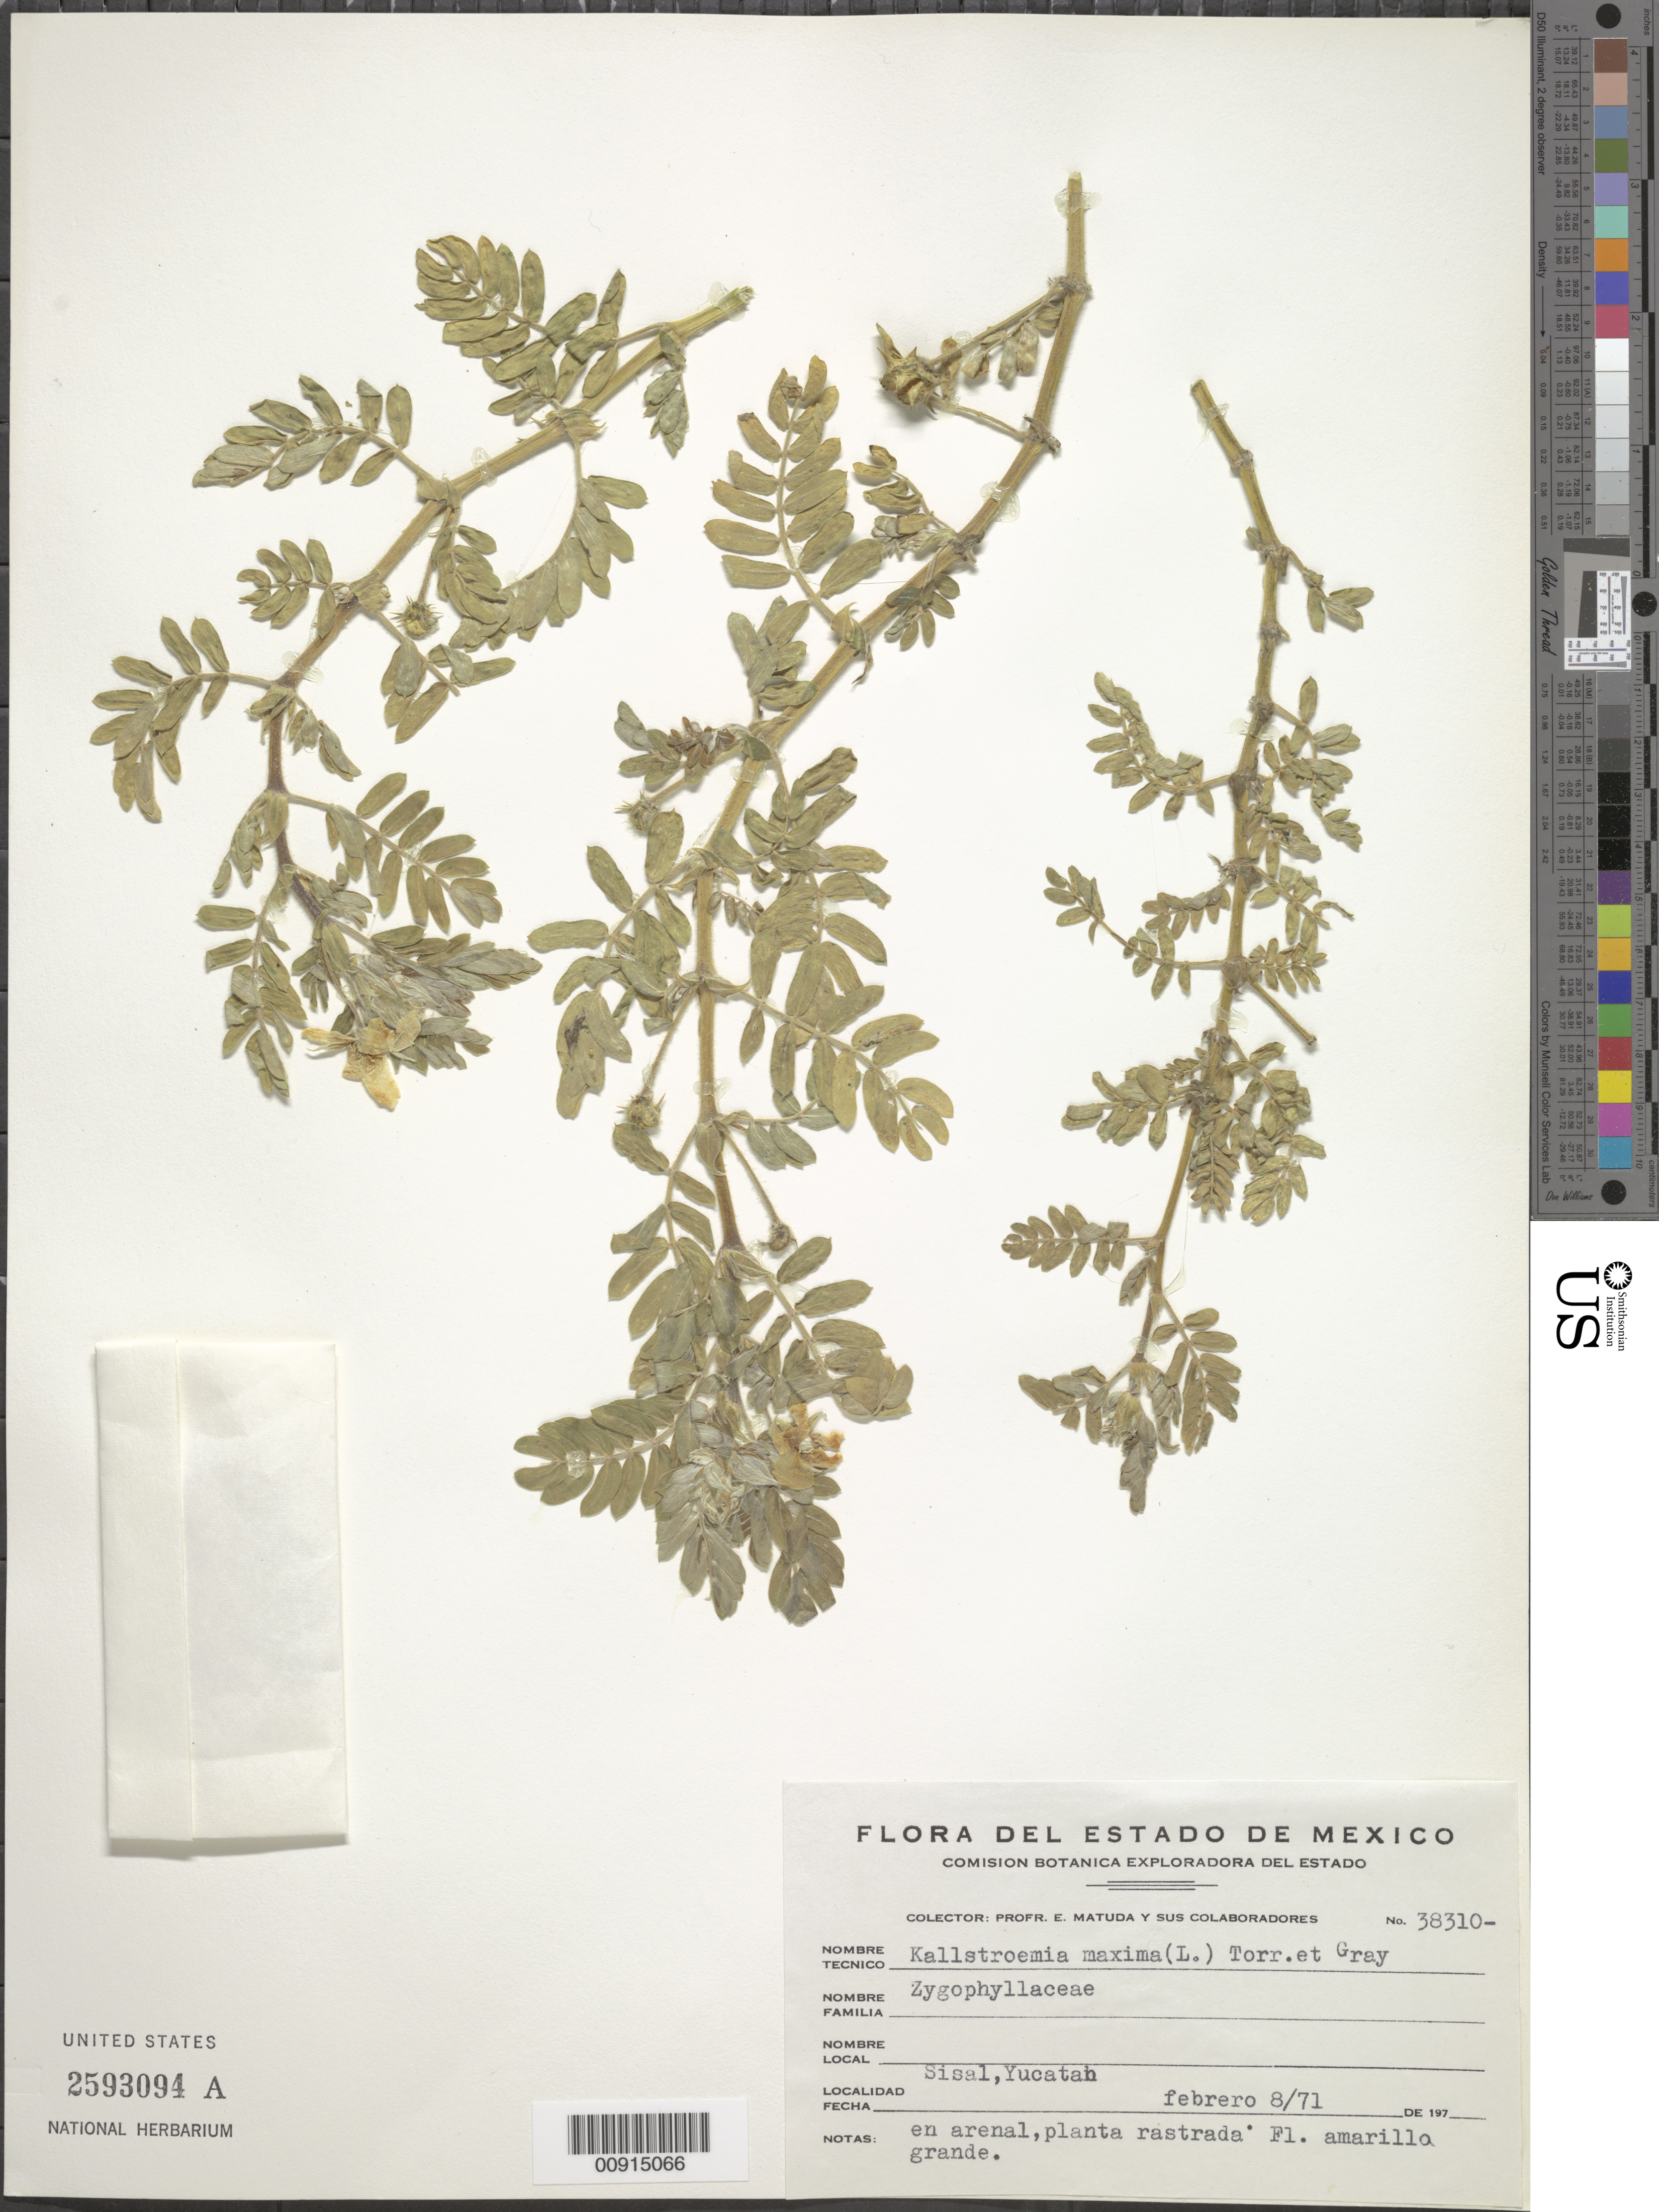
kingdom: Plantae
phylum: Tracheophyta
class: Magnoliopsida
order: Zygophyllales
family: Zygophyllaceae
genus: Kallstroemia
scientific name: Kallstroemia maxima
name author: (L.) Hook. & Arn.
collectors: E. Matuda & et al.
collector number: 38310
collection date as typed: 08 Feb 1971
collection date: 1971-02-08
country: Mexico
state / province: Yucatán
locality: Sisal, Yucatán.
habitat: En arenal.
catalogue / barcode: US 2593094A